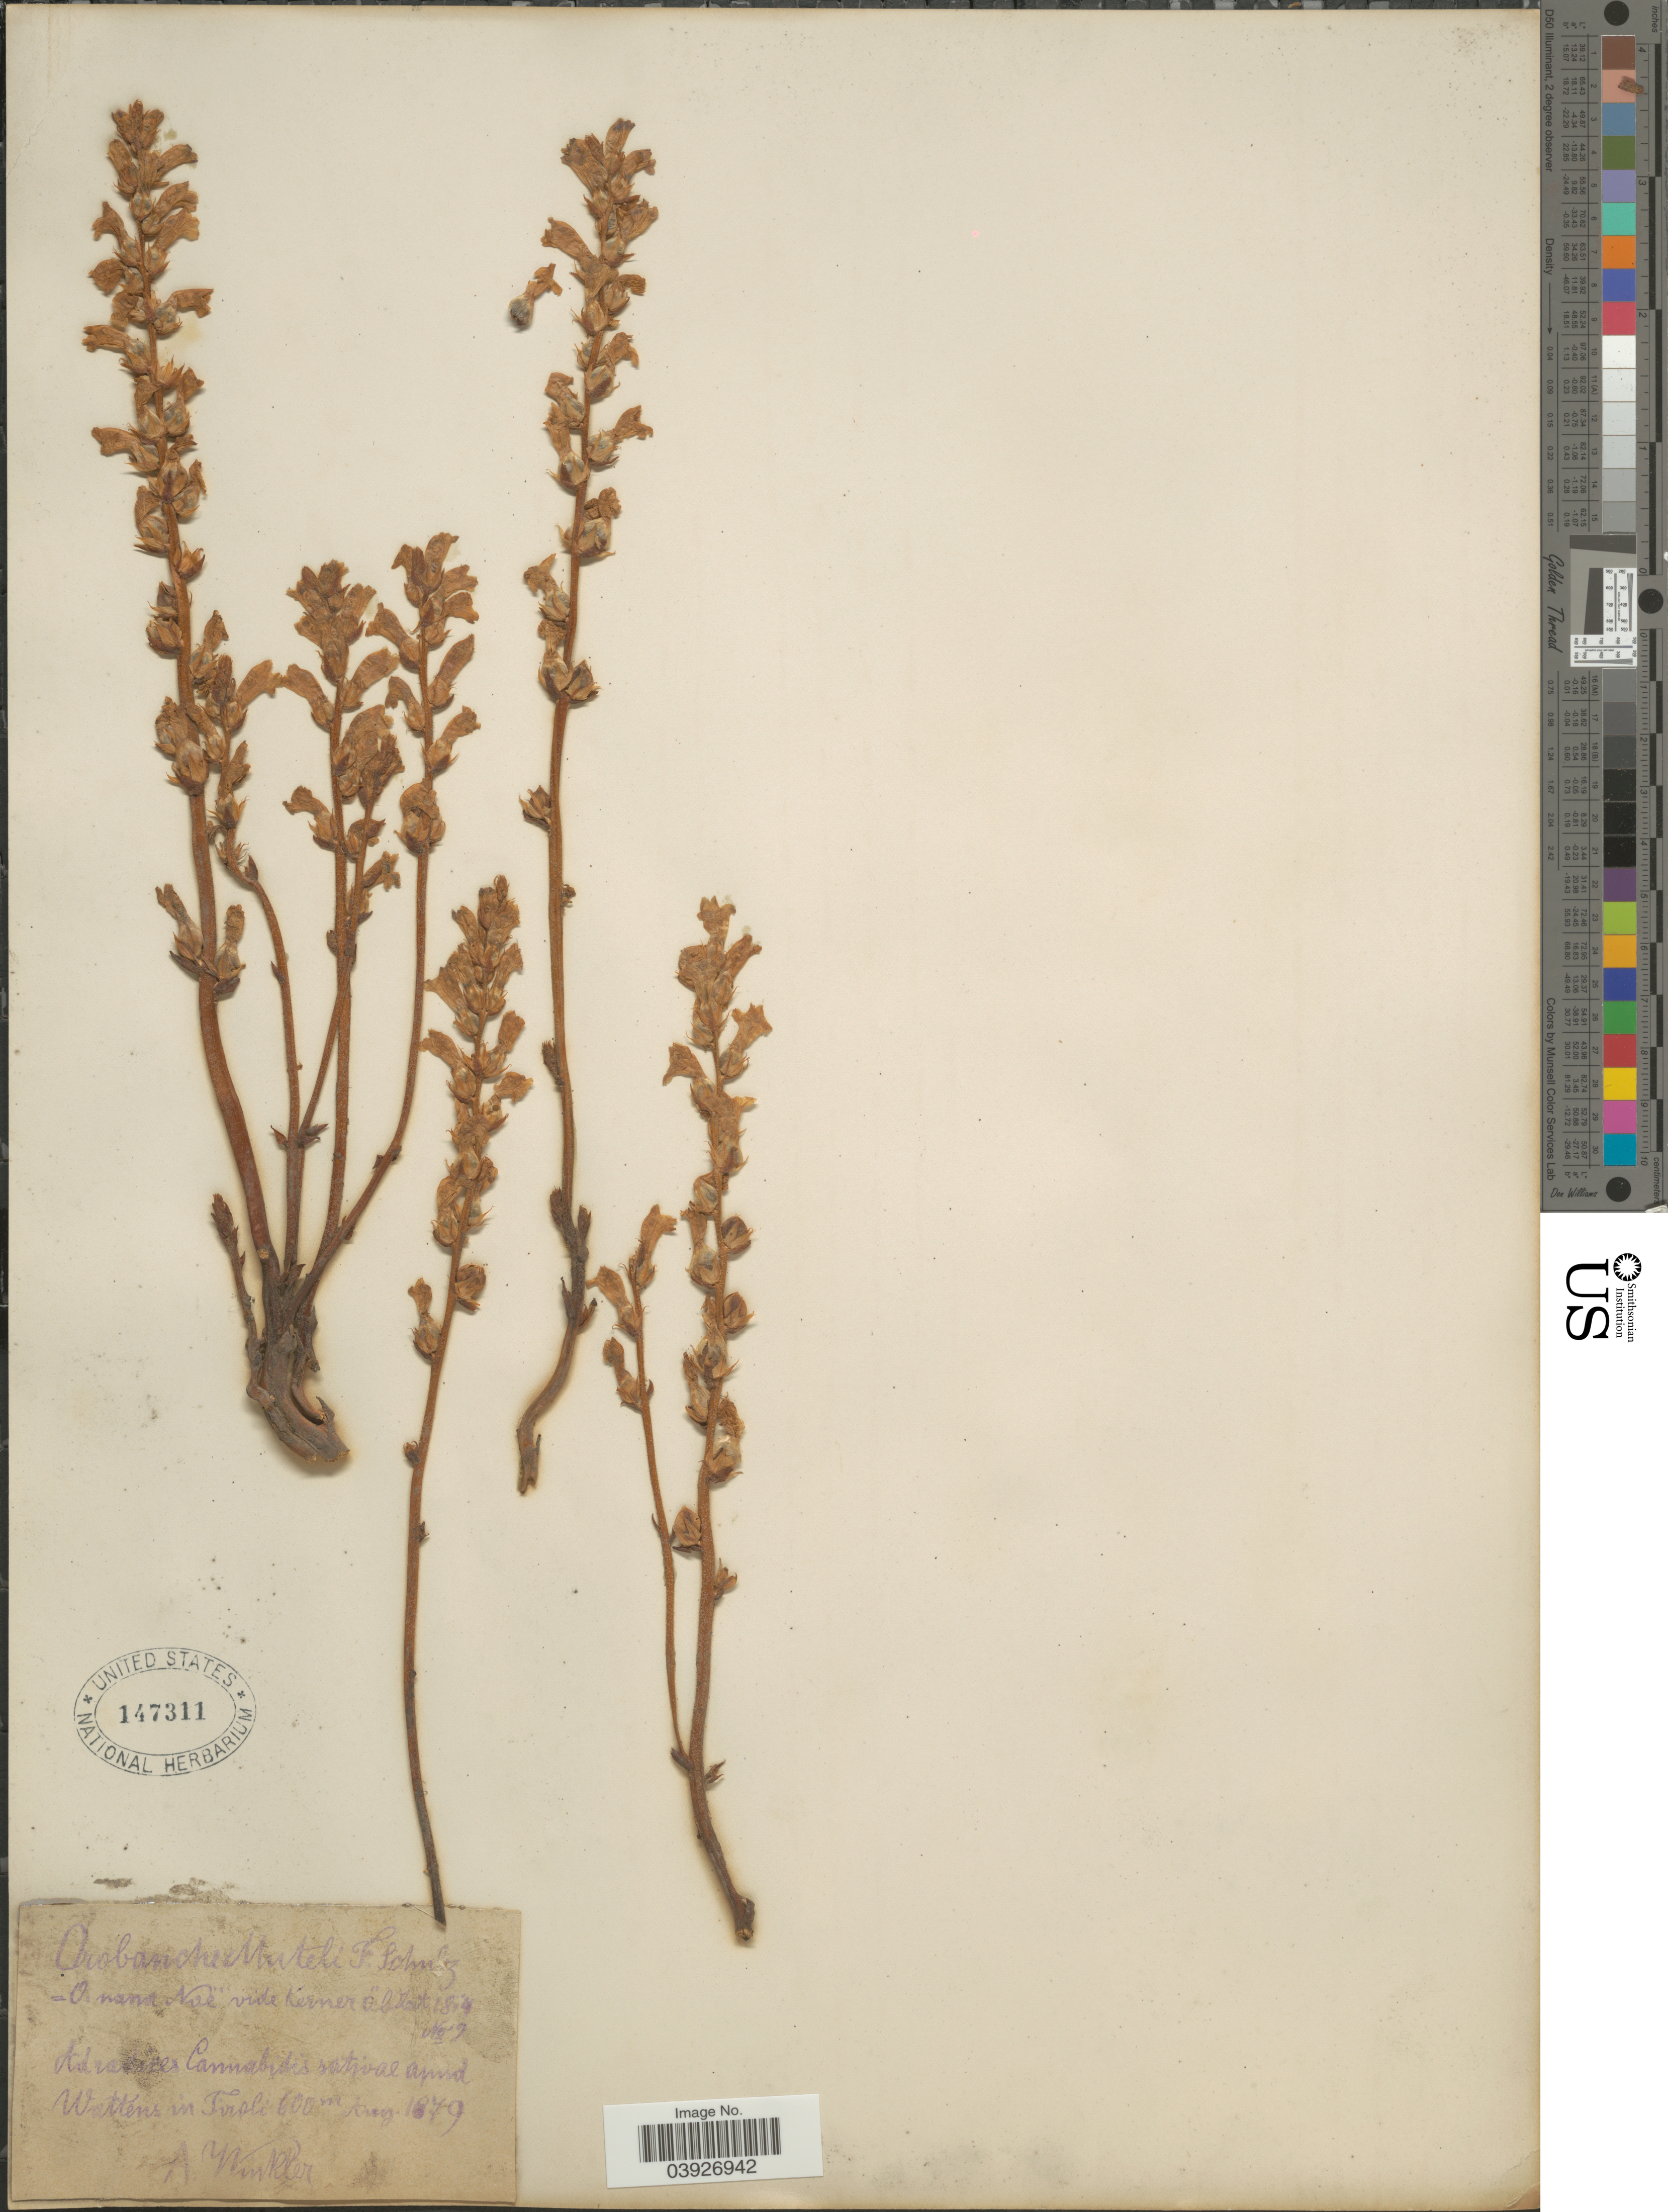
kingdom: Plantae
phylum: Tracheophyta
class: Magnoliopsida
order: Lamiales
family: Orobanchaceae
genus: Orobanche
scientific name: Orobanche mutelii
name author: F.W. Schultz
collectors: A. Winkler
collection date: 1879-08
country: Austria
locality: Wattens in Tiroli.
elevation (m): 600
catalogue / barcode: US 147311